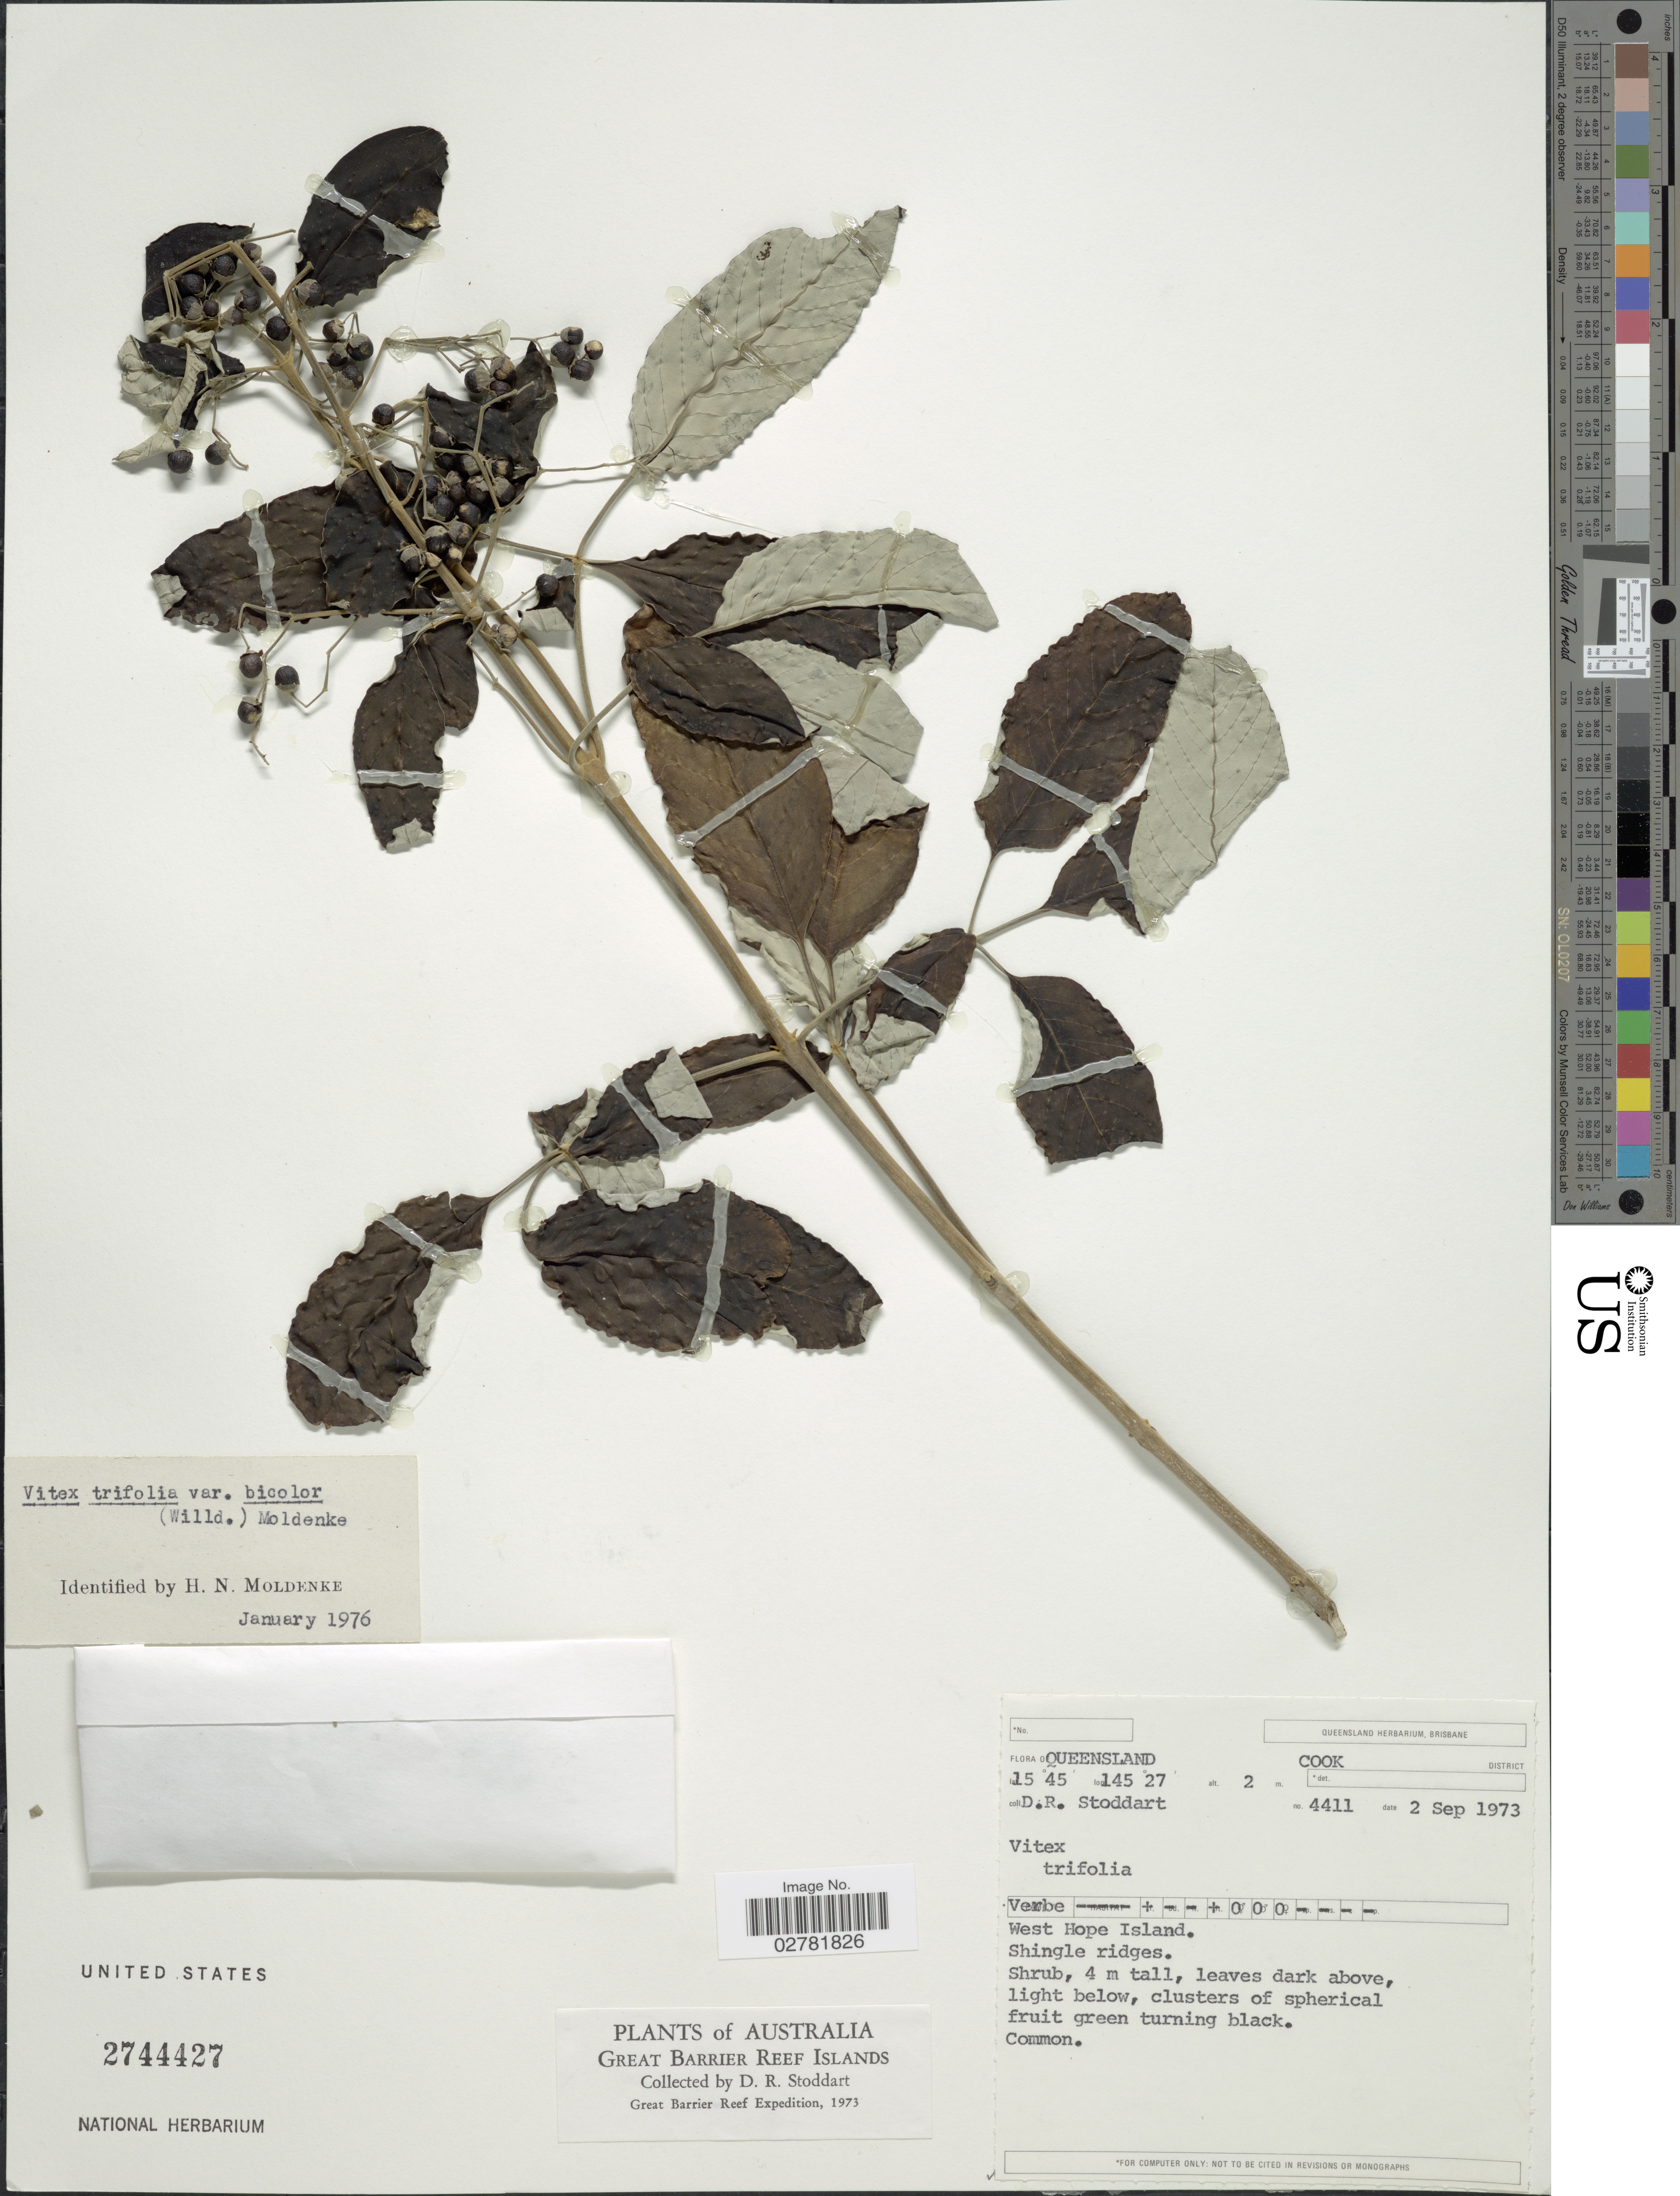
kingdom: Plantae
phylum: Tracheophyta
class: Magnoliopsida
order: Lamiales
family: Lamiaceae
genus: Vitex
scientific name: Vitex trifolia var. bicolor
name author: (Willd.) Moldenke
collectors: D. R. Stoddart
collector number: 4411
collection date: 1973-09-02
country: Australia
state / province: Queensland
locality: Great Barrier Reef Islands. Cook District. West Hope Island.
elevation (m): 2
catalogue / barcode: US 2744427